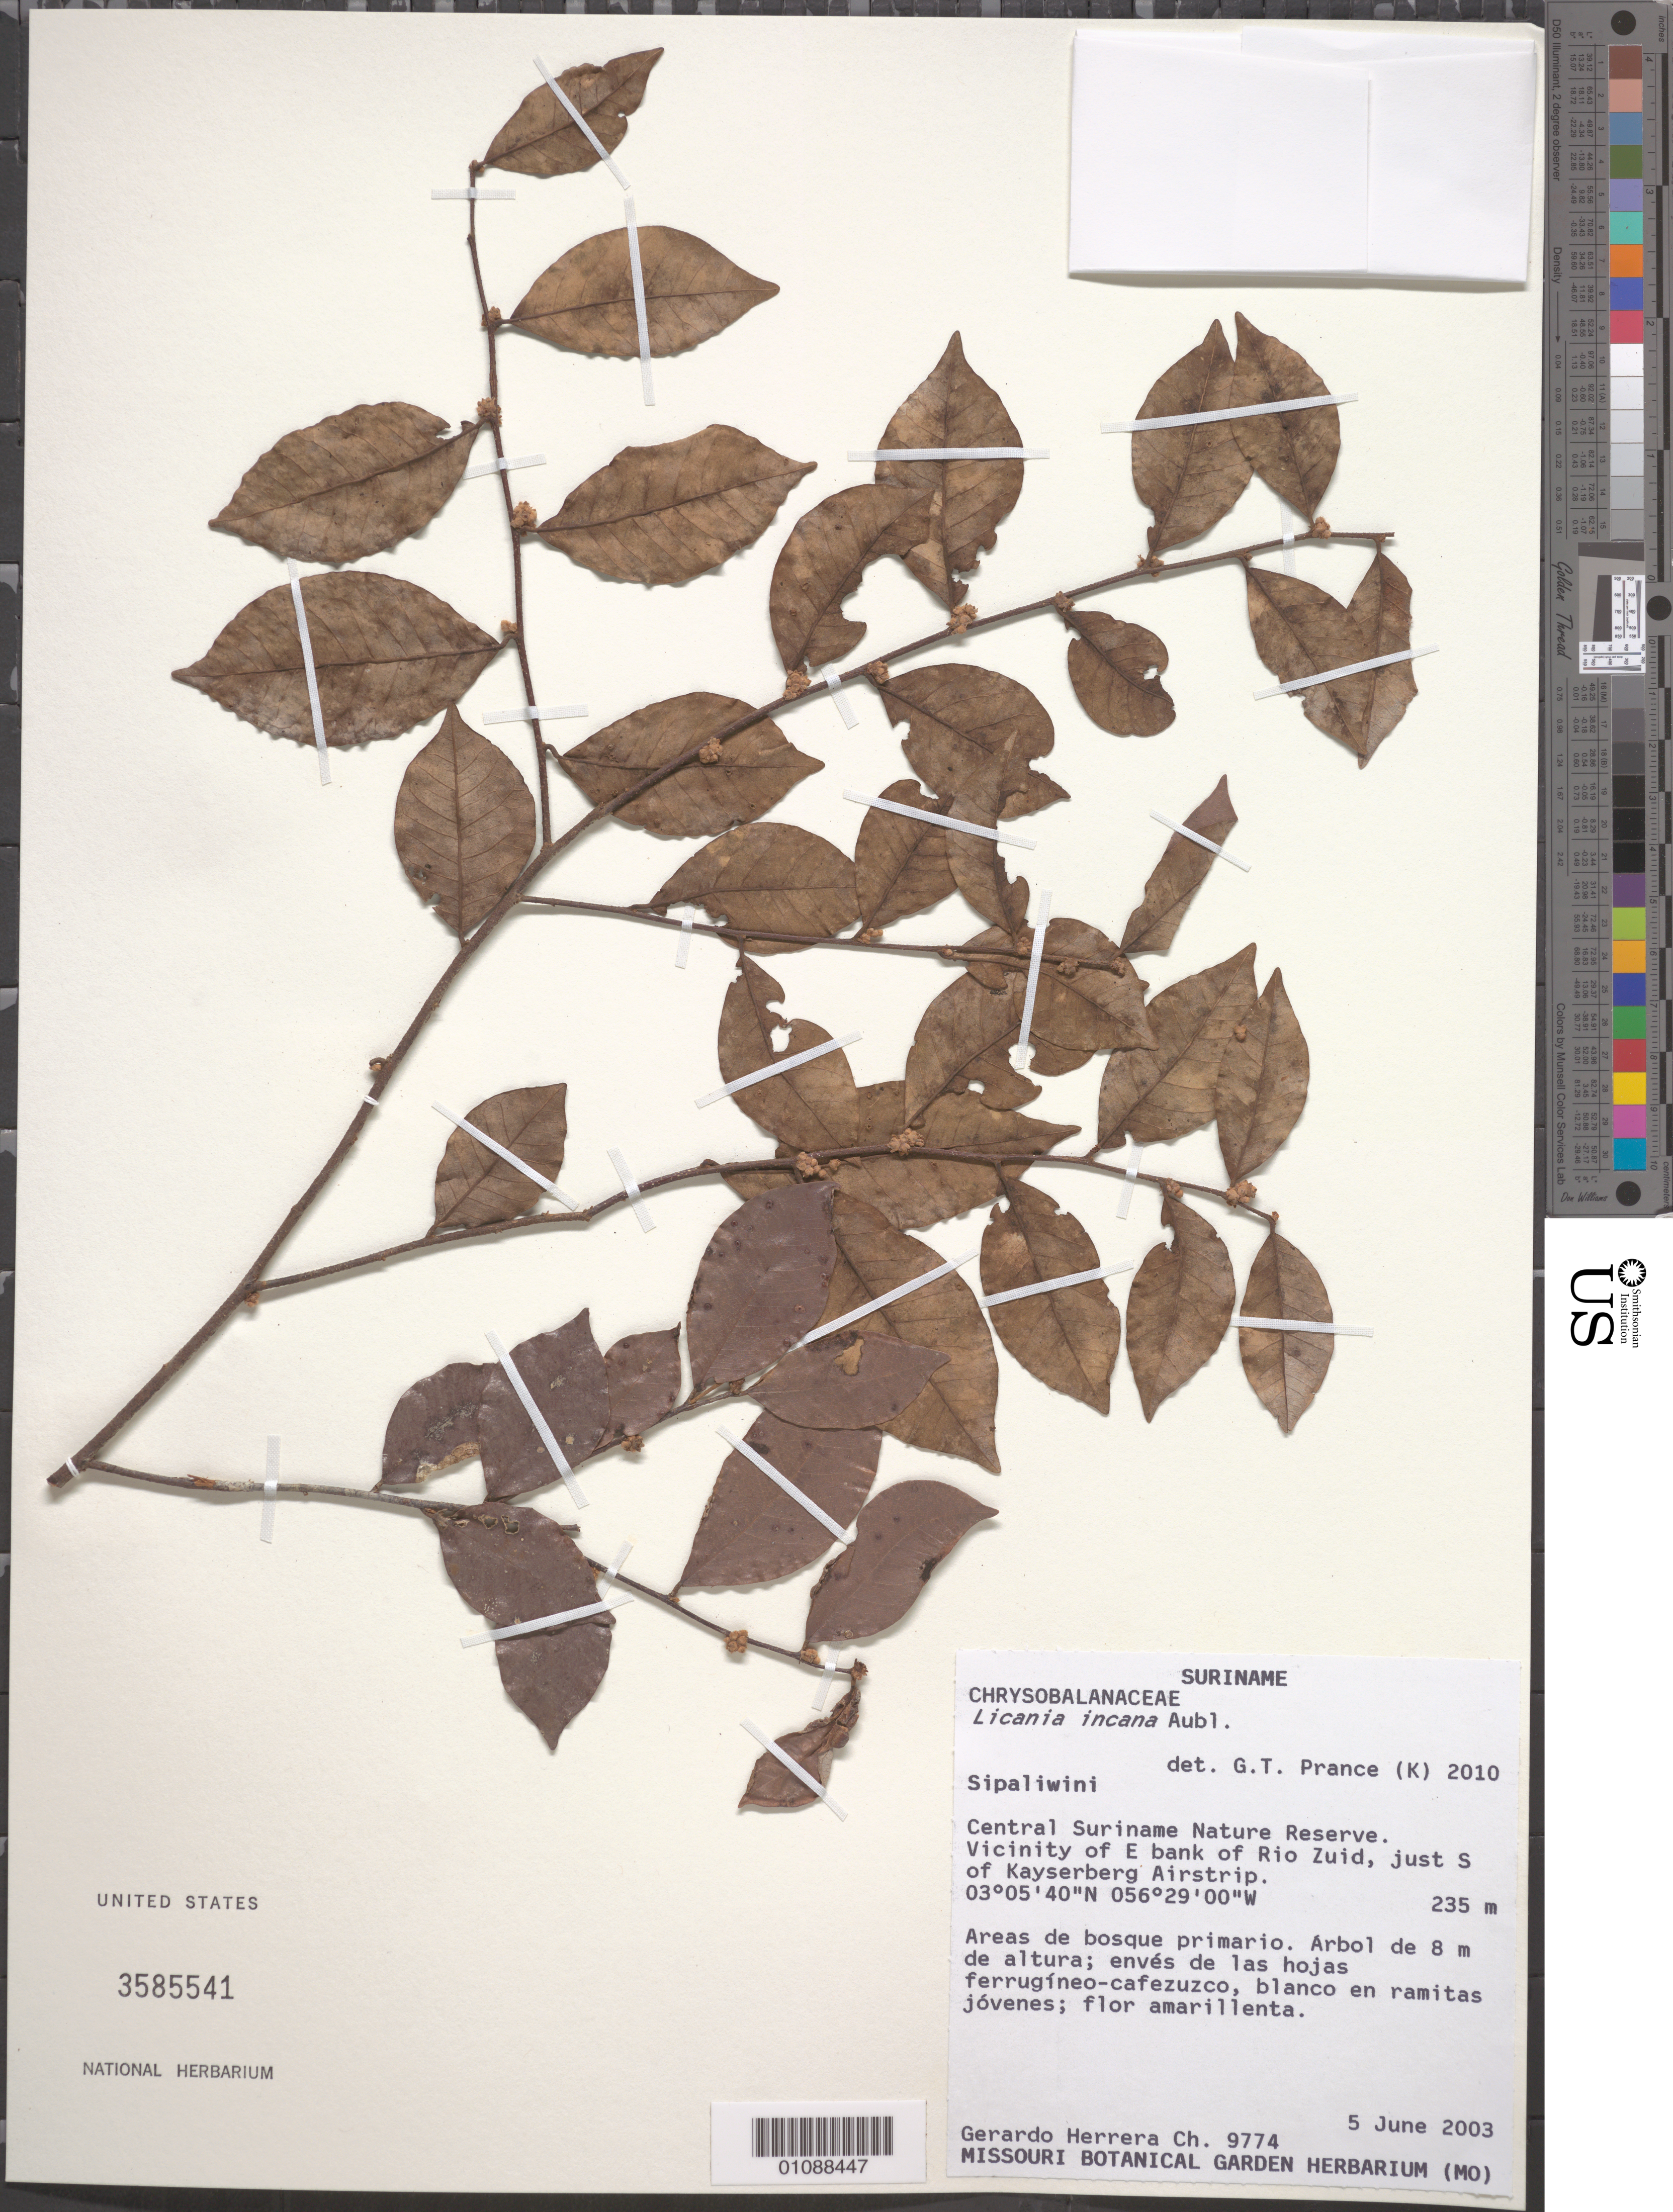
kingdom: Plantae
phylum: Tracheophyta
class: Magnoliopsida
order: Malpighiales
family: Chrysobalanaceae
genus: Licania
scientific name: Licania incana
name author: Aubl.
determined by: Prance, G. T.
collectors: G. Herrera Ch.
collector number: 9774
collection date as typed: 5-Jun-03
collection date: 2003-06-05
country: Suriname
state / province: Sipaliwini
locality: Central Suriname Nature Reserve. Vic of E bank of Rio Zuid, just S of Kayserberg Airstrip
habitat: Areas de bosque primerio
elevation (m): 235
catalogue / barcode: US 3585541